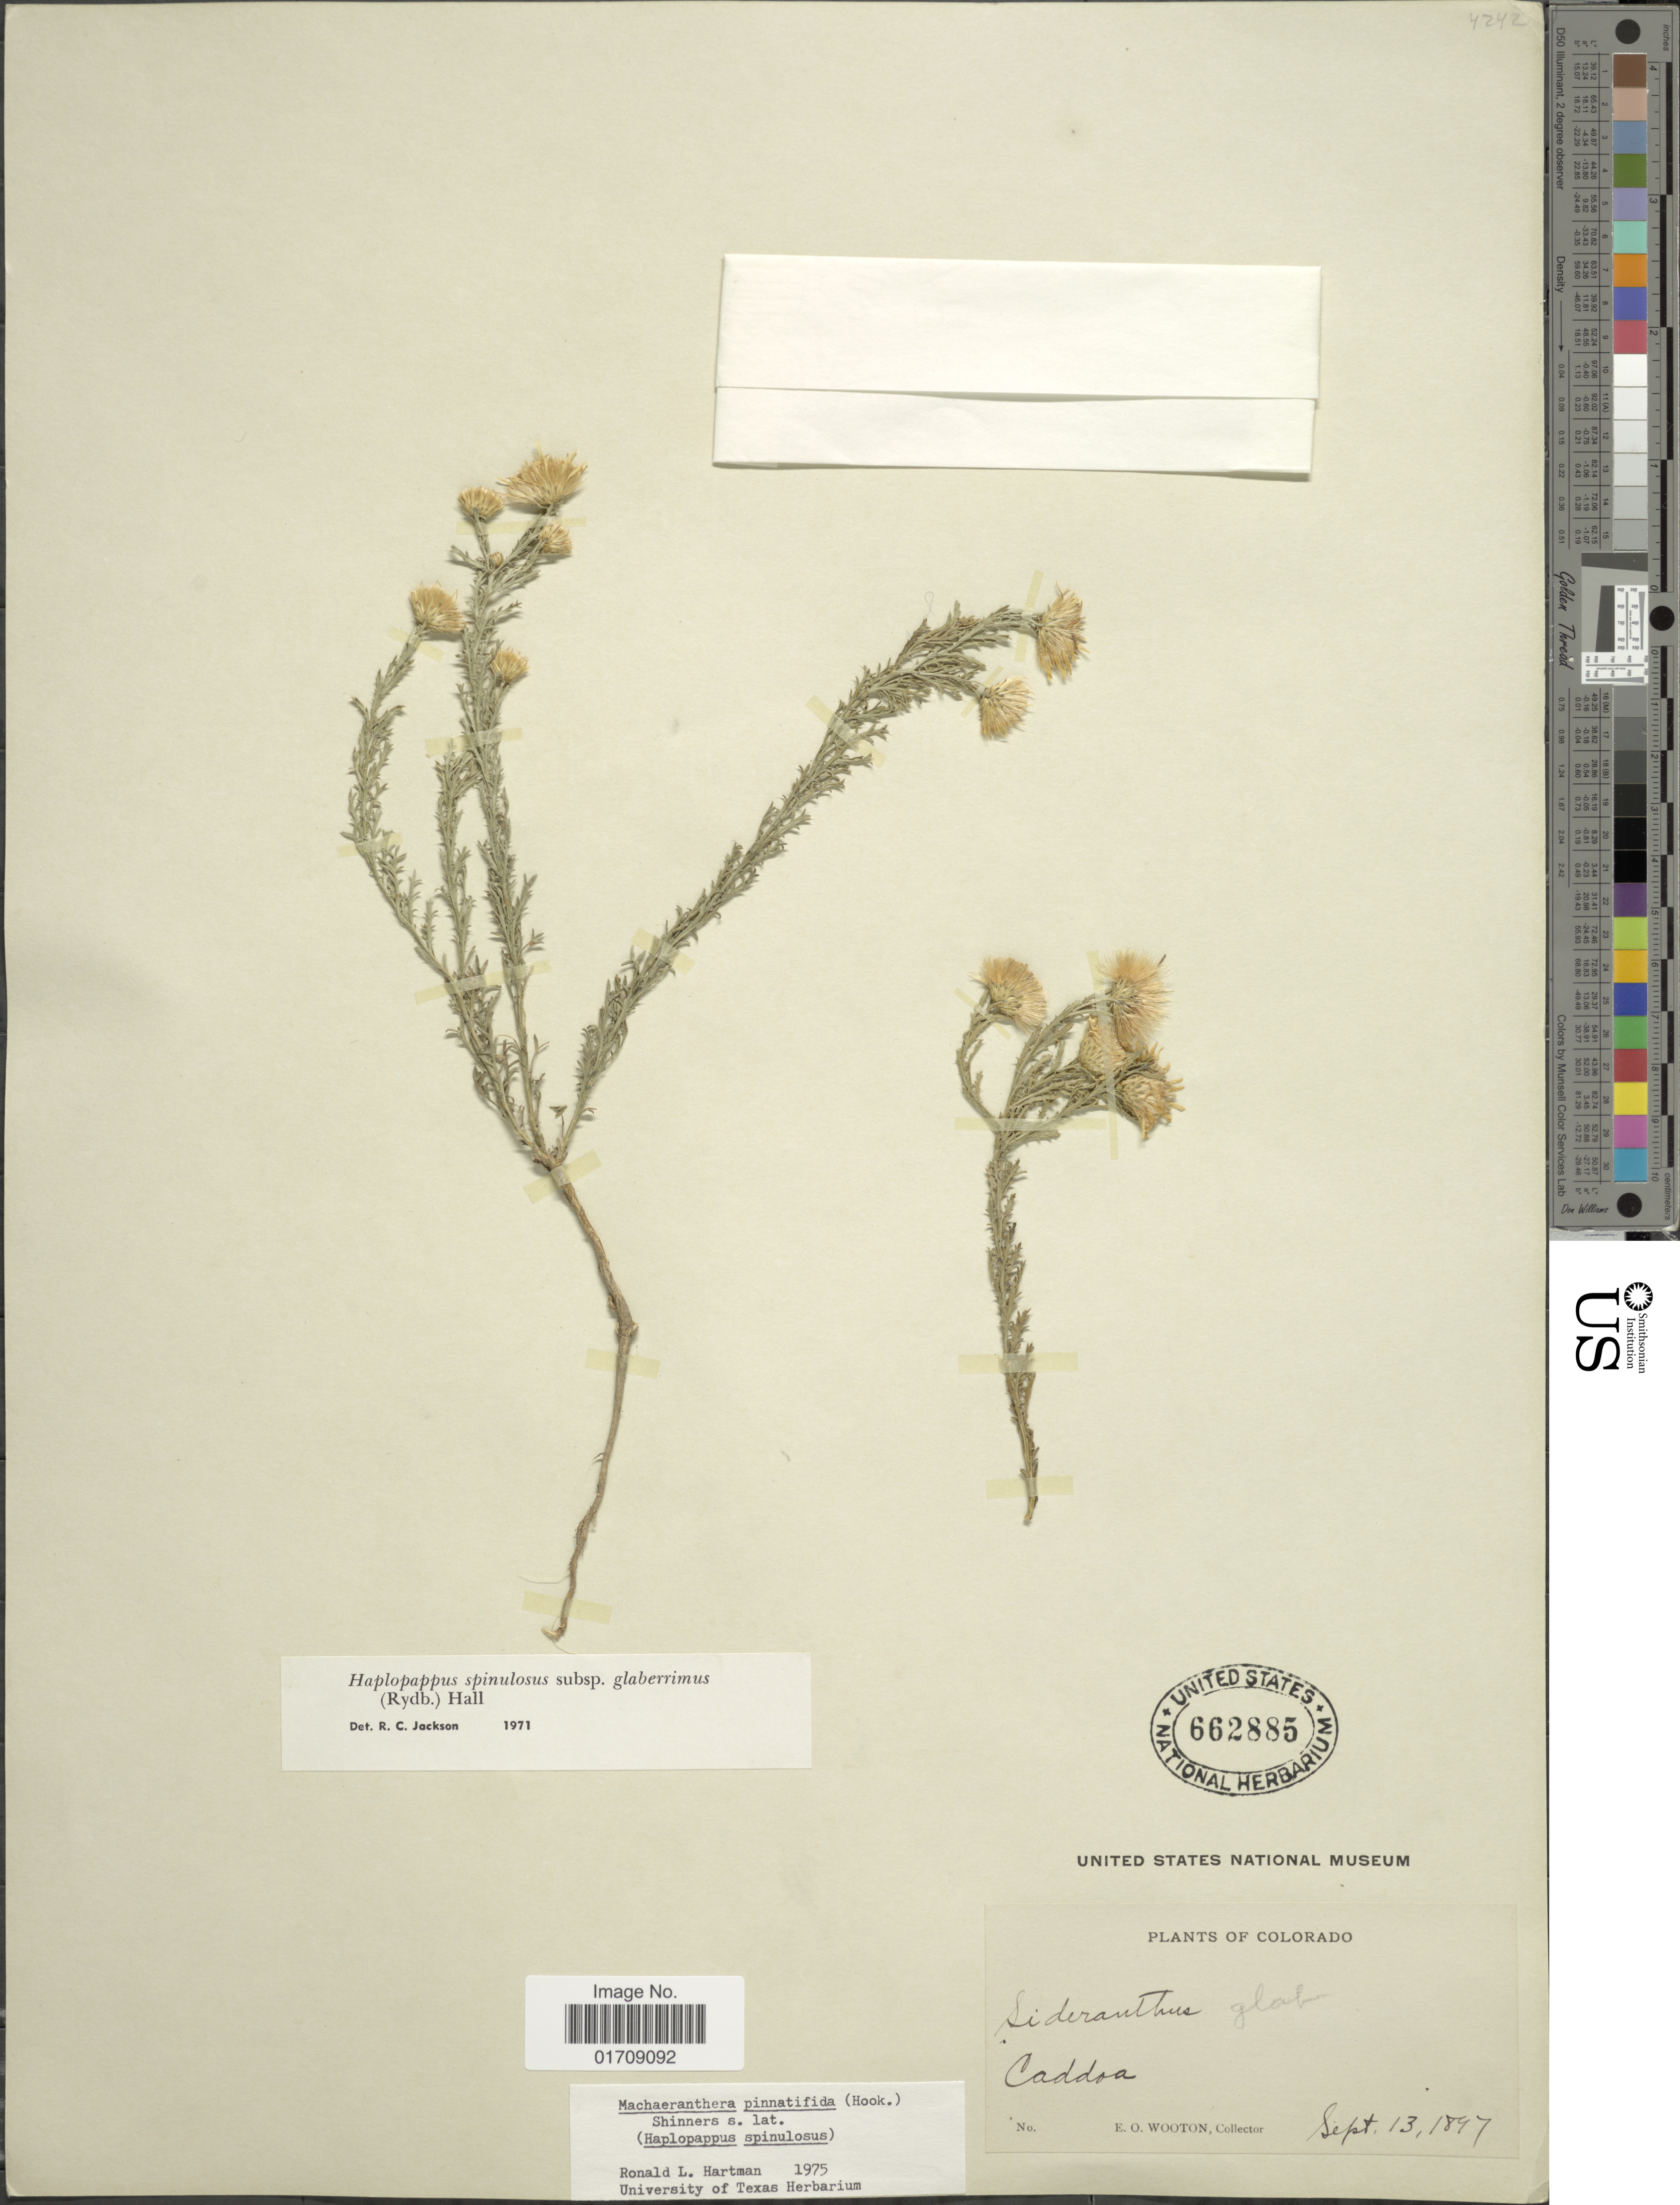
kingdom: Plantae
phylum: Tracheophyta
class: Magnoliopsida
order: Asterales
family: Asteraceae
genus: Machaeranthera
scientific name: Machaeranthera pinnatifida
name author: (Hook.) Shinners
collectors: E. O. Wooton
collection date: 1897-09-13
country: United States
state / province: Colorado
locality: Caddoa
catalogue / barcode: US 662885